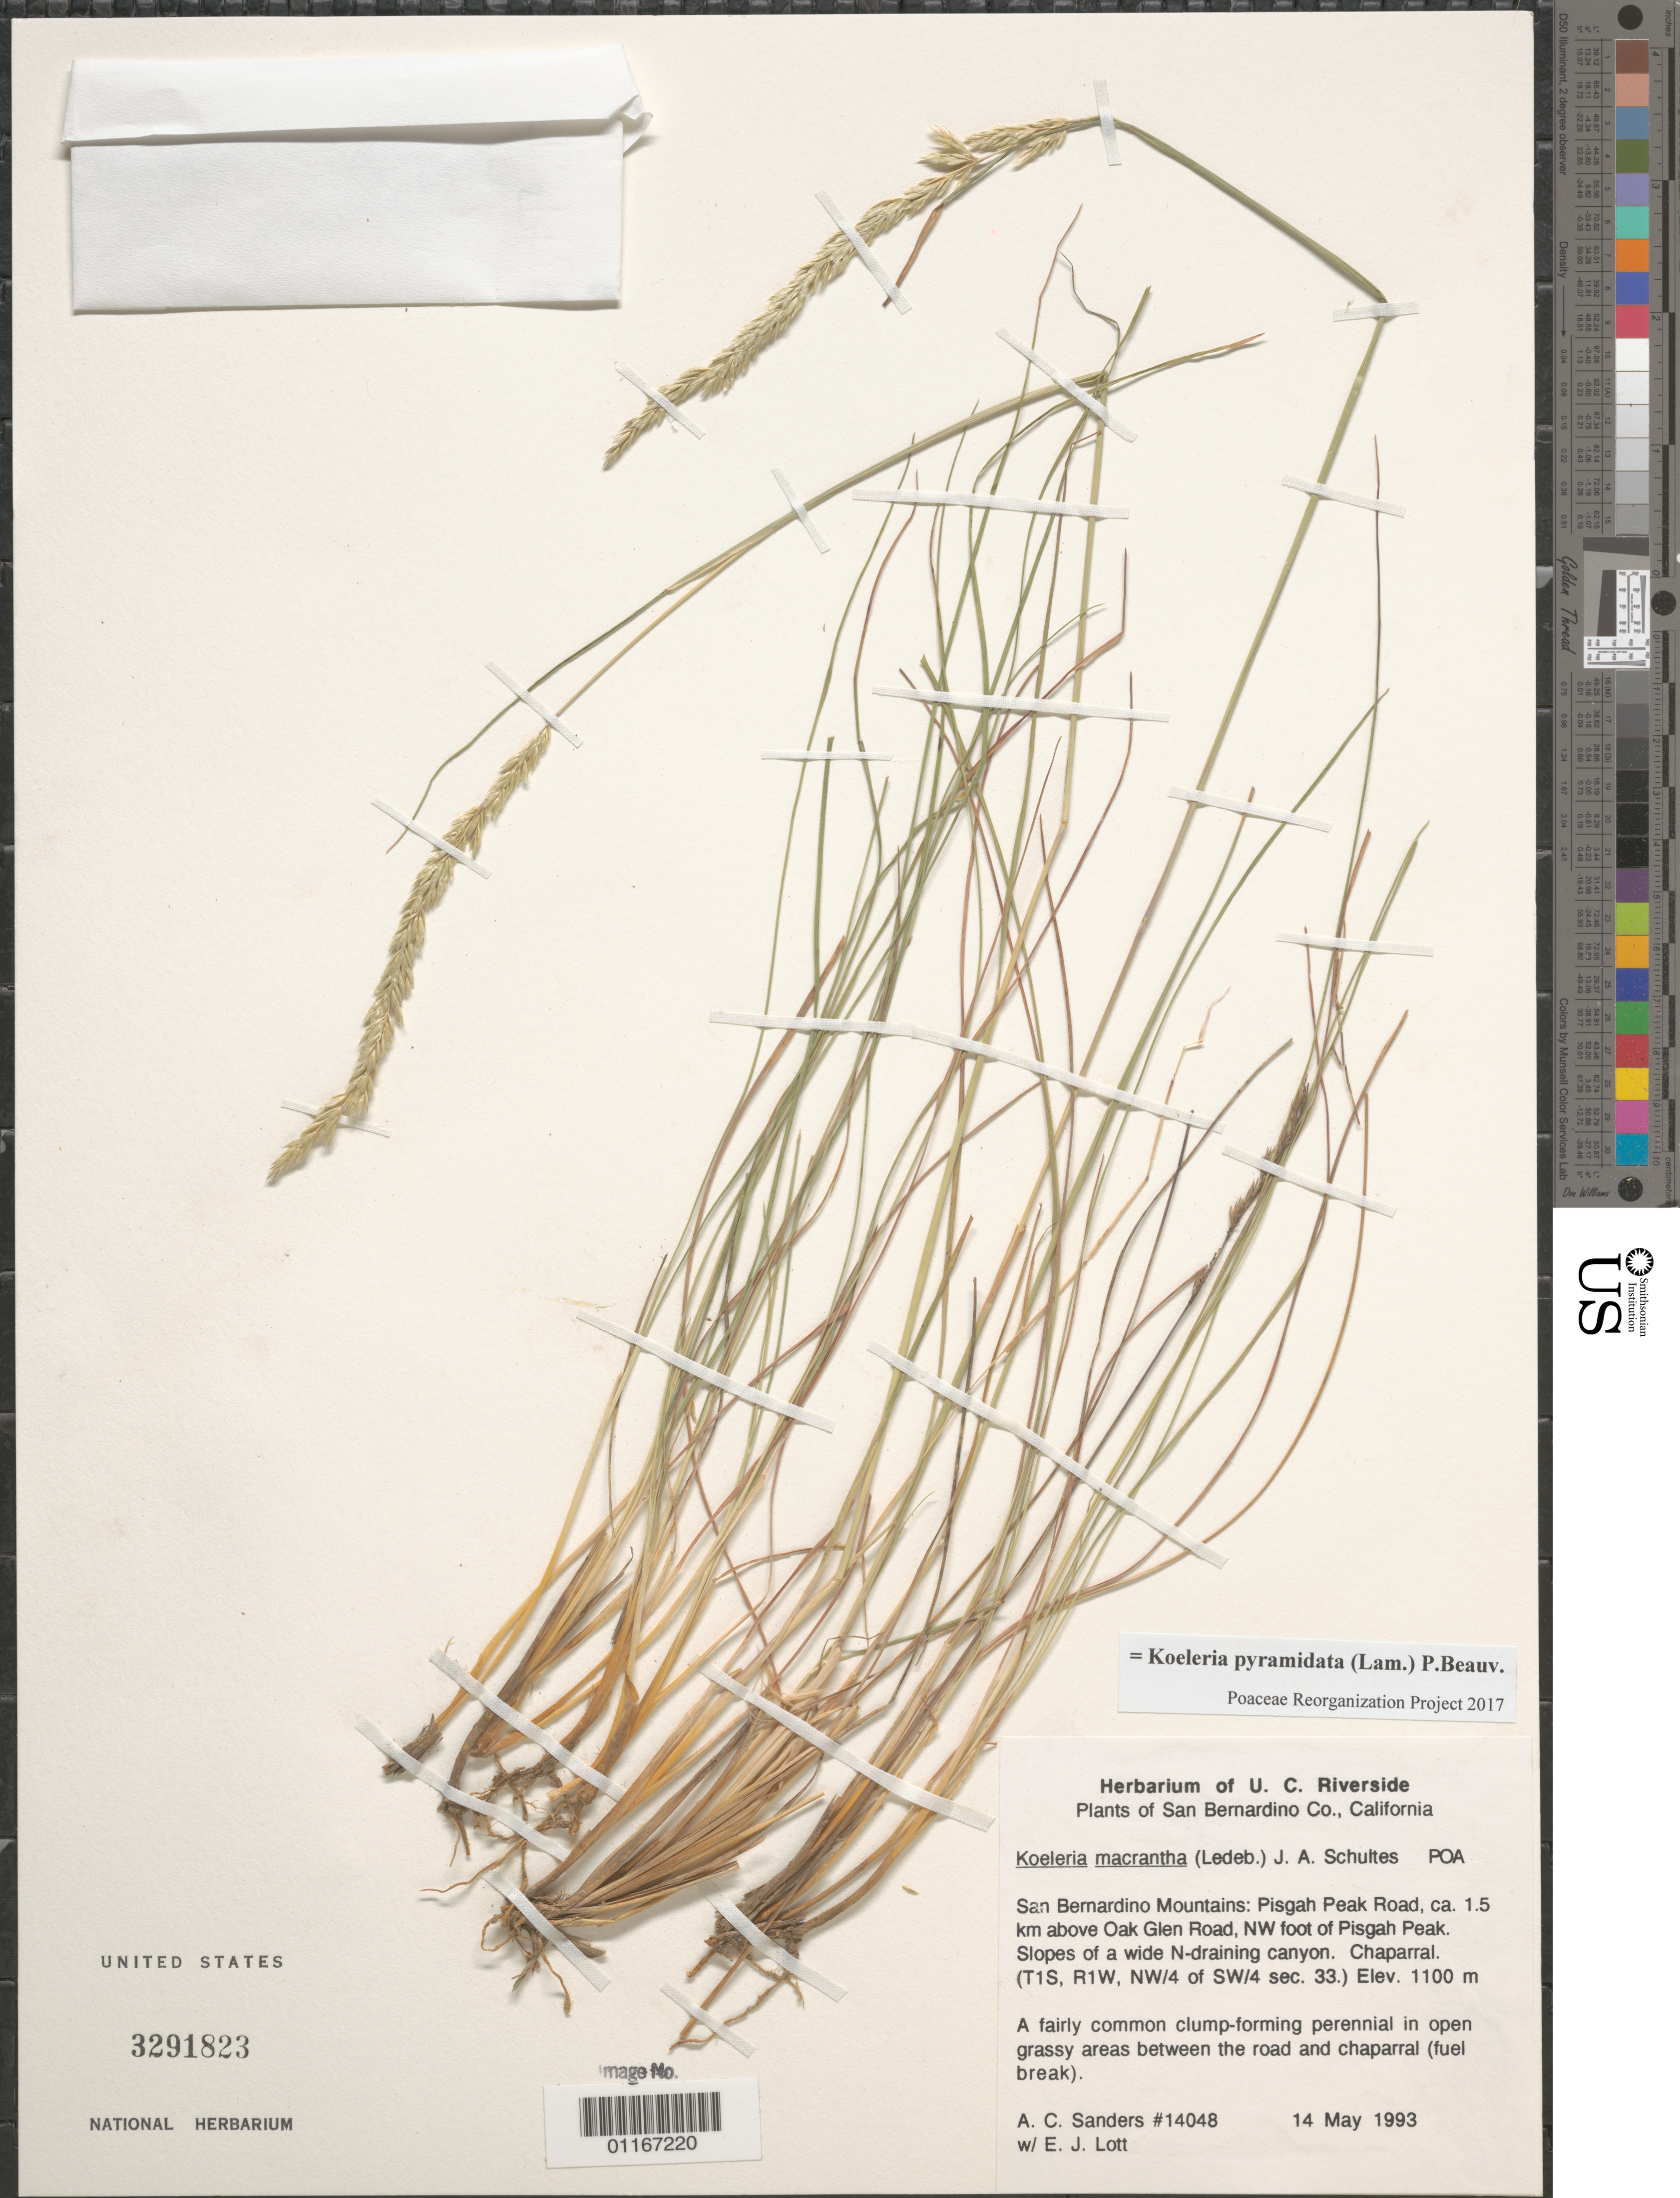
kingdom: Plantae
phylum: Tracheophyta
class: Liliopsida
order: Poales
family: Poaceae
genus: Koeleria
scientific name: Koeleria pyramidata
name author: (Lam.) P. Beauv.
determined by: Poaceae Reorganization Project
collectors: A. Sanders & E. Lott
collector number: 14048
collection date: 1993-05-14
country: United States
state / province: California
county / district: San Bernardino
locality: Ca. 1.5 km above Oak Glen Road, NW foot of Pisgah Peak (T1S, R1W, NW/4 of SW/4 sec. 33)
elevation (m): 1100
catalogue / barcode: US 3291823